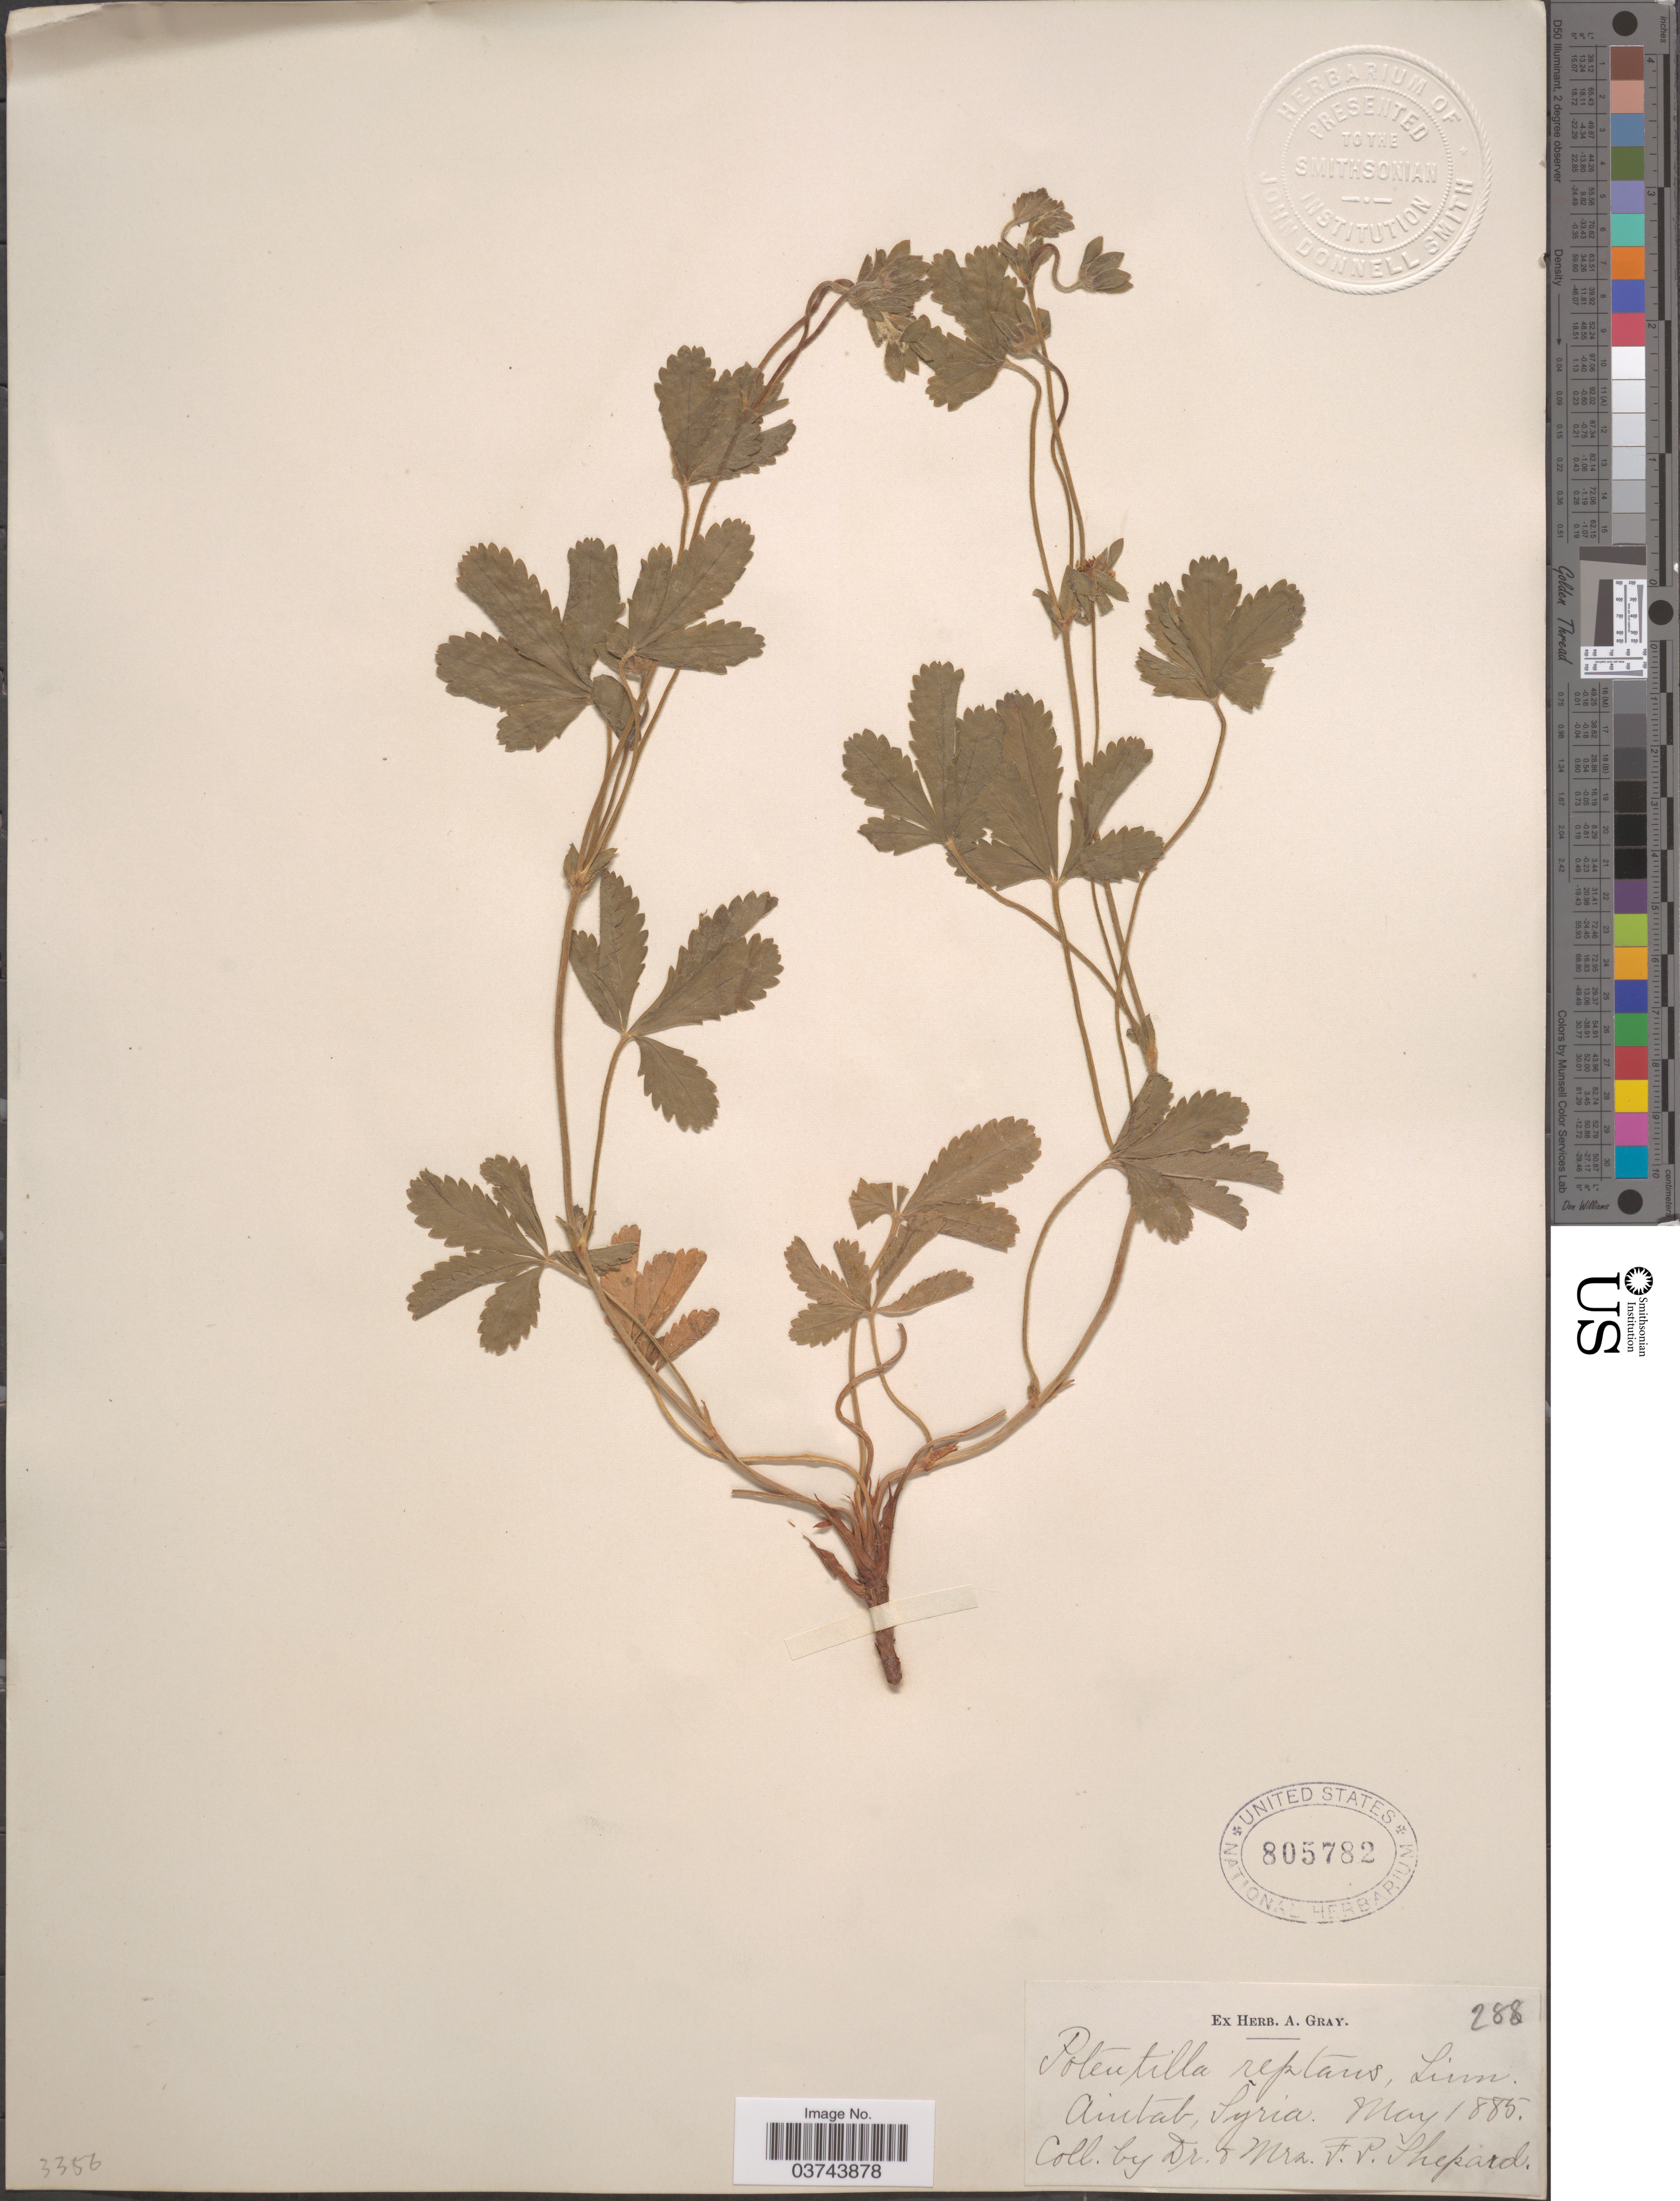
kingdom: Plantae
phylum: Tracheophyta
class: Magnoliopsida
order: Rosales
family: Rosaceae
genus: Potentilla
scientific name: Potentilla recta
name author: L.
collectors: Mrs. Shepard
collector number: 288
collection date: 1885-05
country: Syria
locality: Aintab.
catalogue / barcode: US 805782